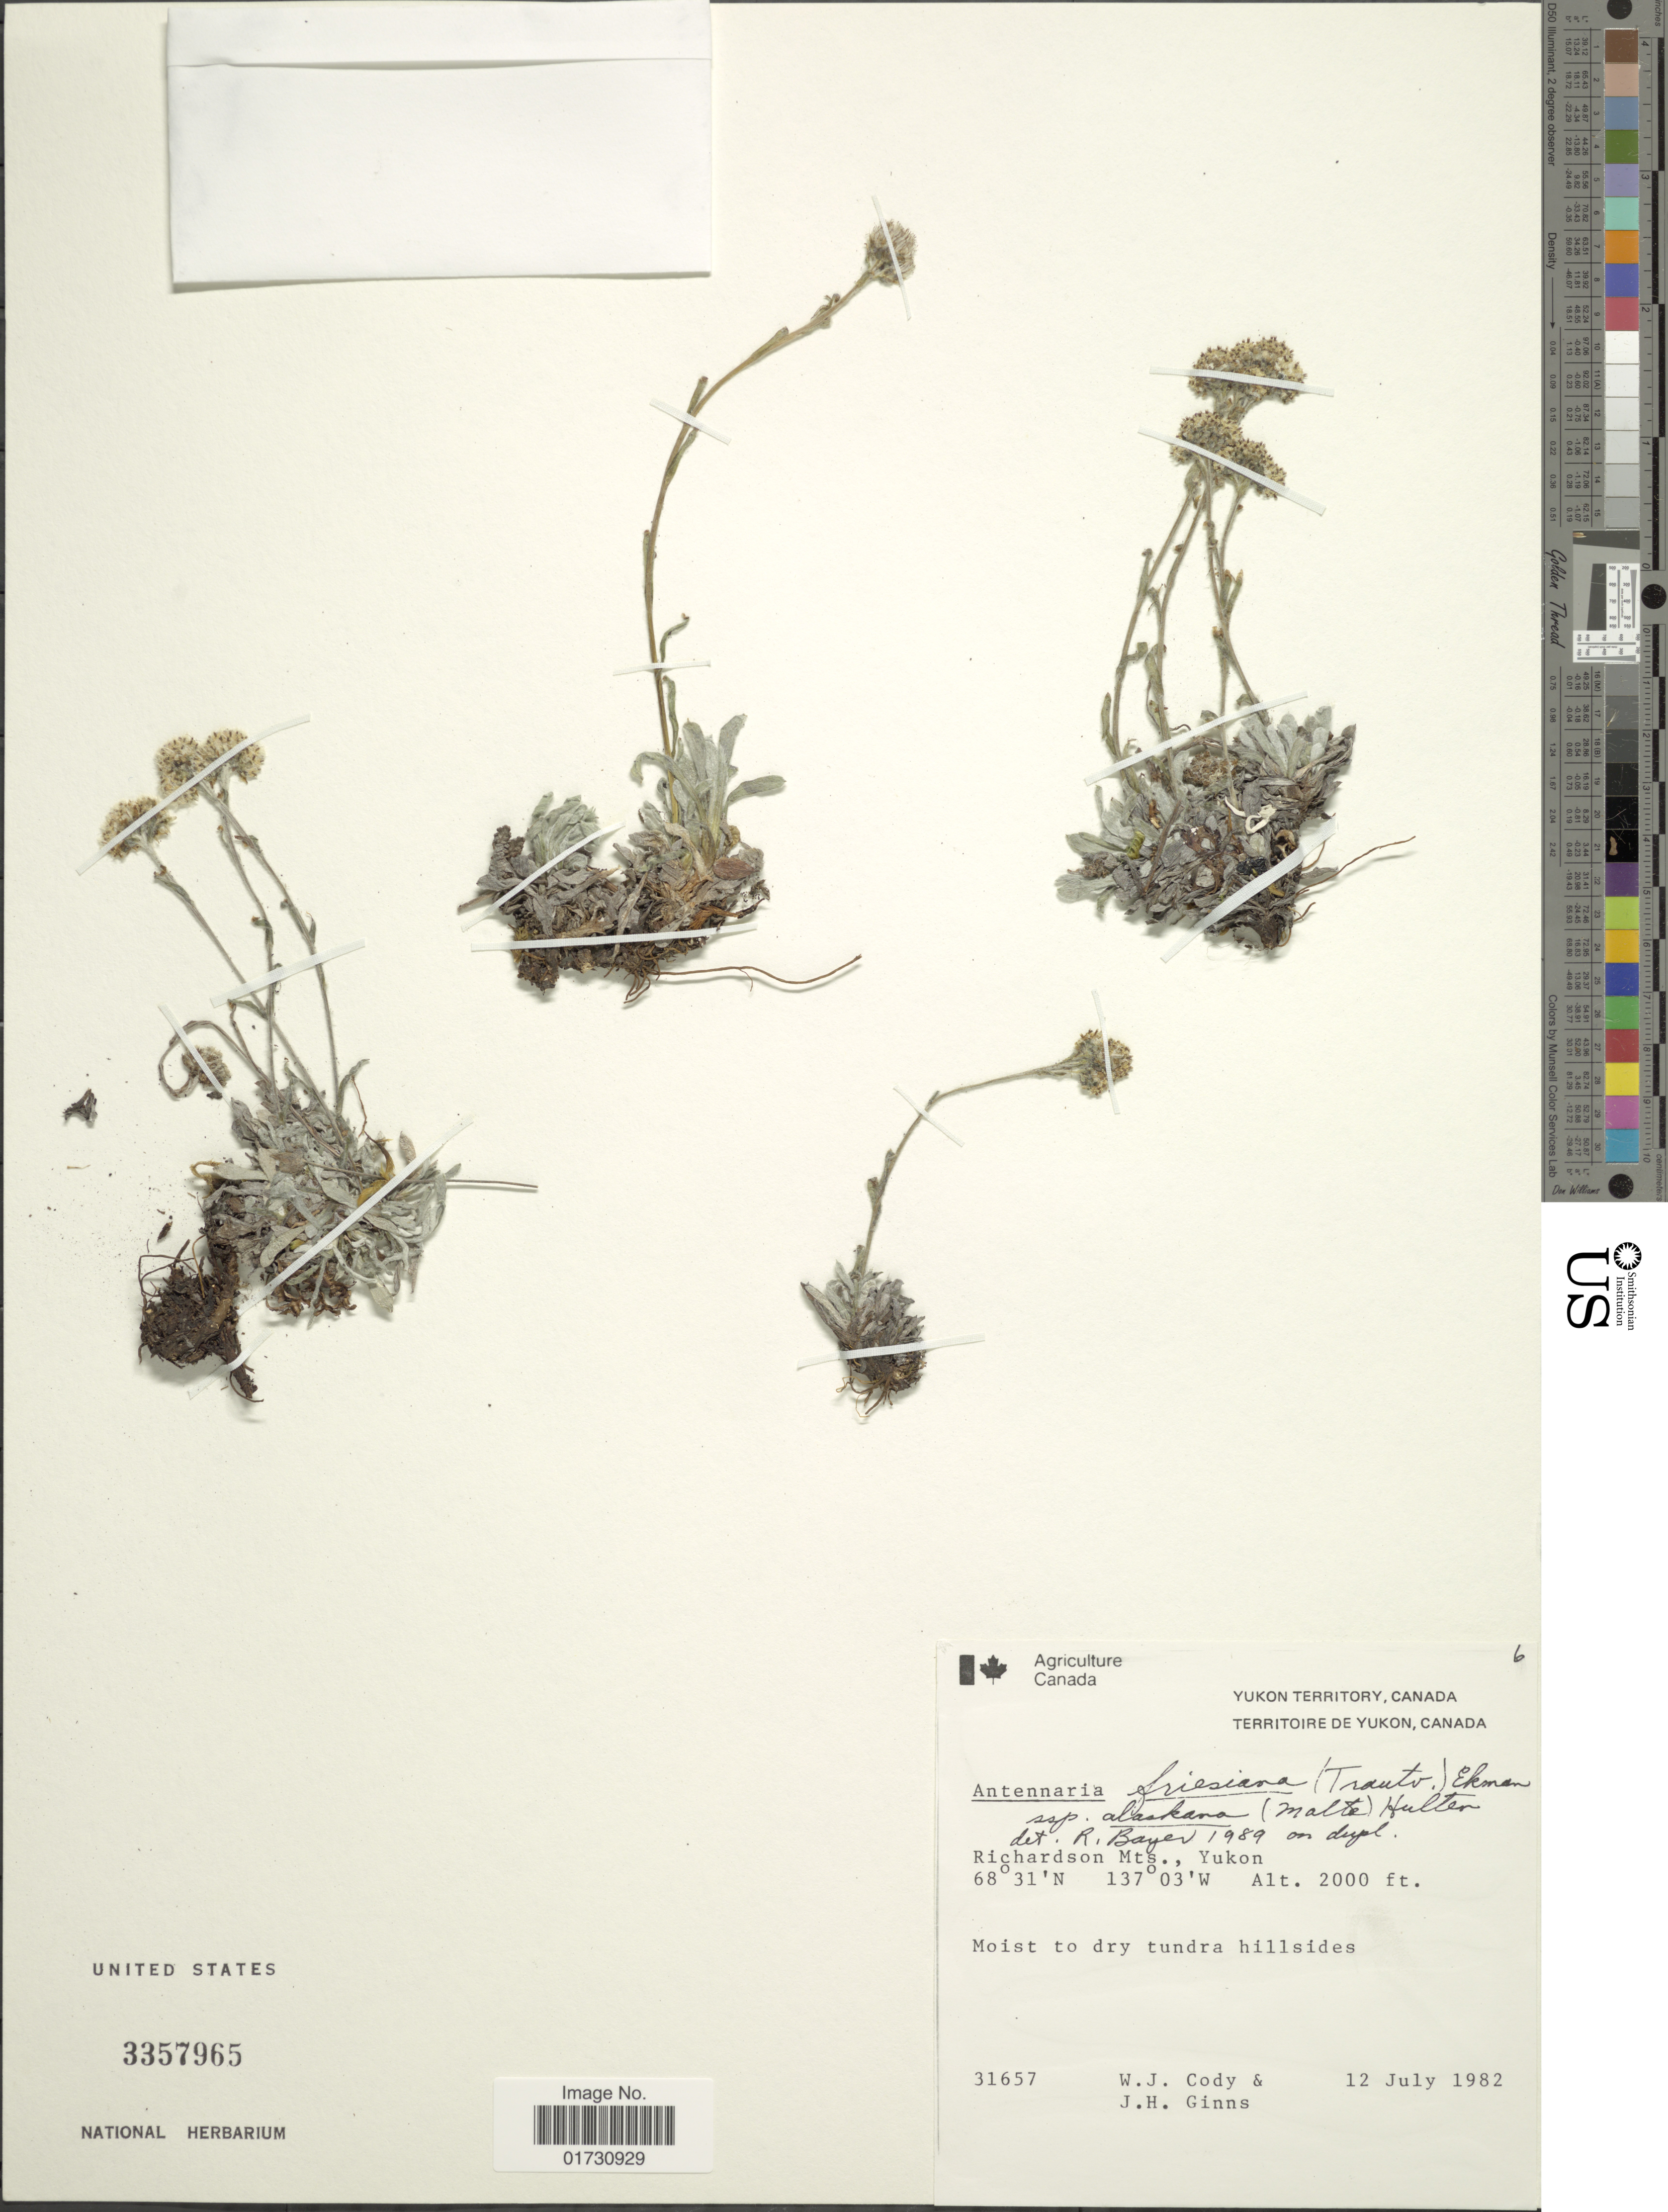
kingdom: Plantae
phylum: Tracheophyta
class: Magnoliopsida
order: Asterales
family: Asteraceae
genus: Antennaria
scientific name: Antennaria friesiana subsp. friesiana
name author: (Trautv.) Ekman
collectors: W. Cody & J. Ginns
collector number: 31657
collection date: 1982-07-12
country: Canada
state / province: Yukon Territory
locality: Territoire de Yukon, Richardson Mts., Yukon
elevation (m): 610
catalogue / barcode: US 3357965